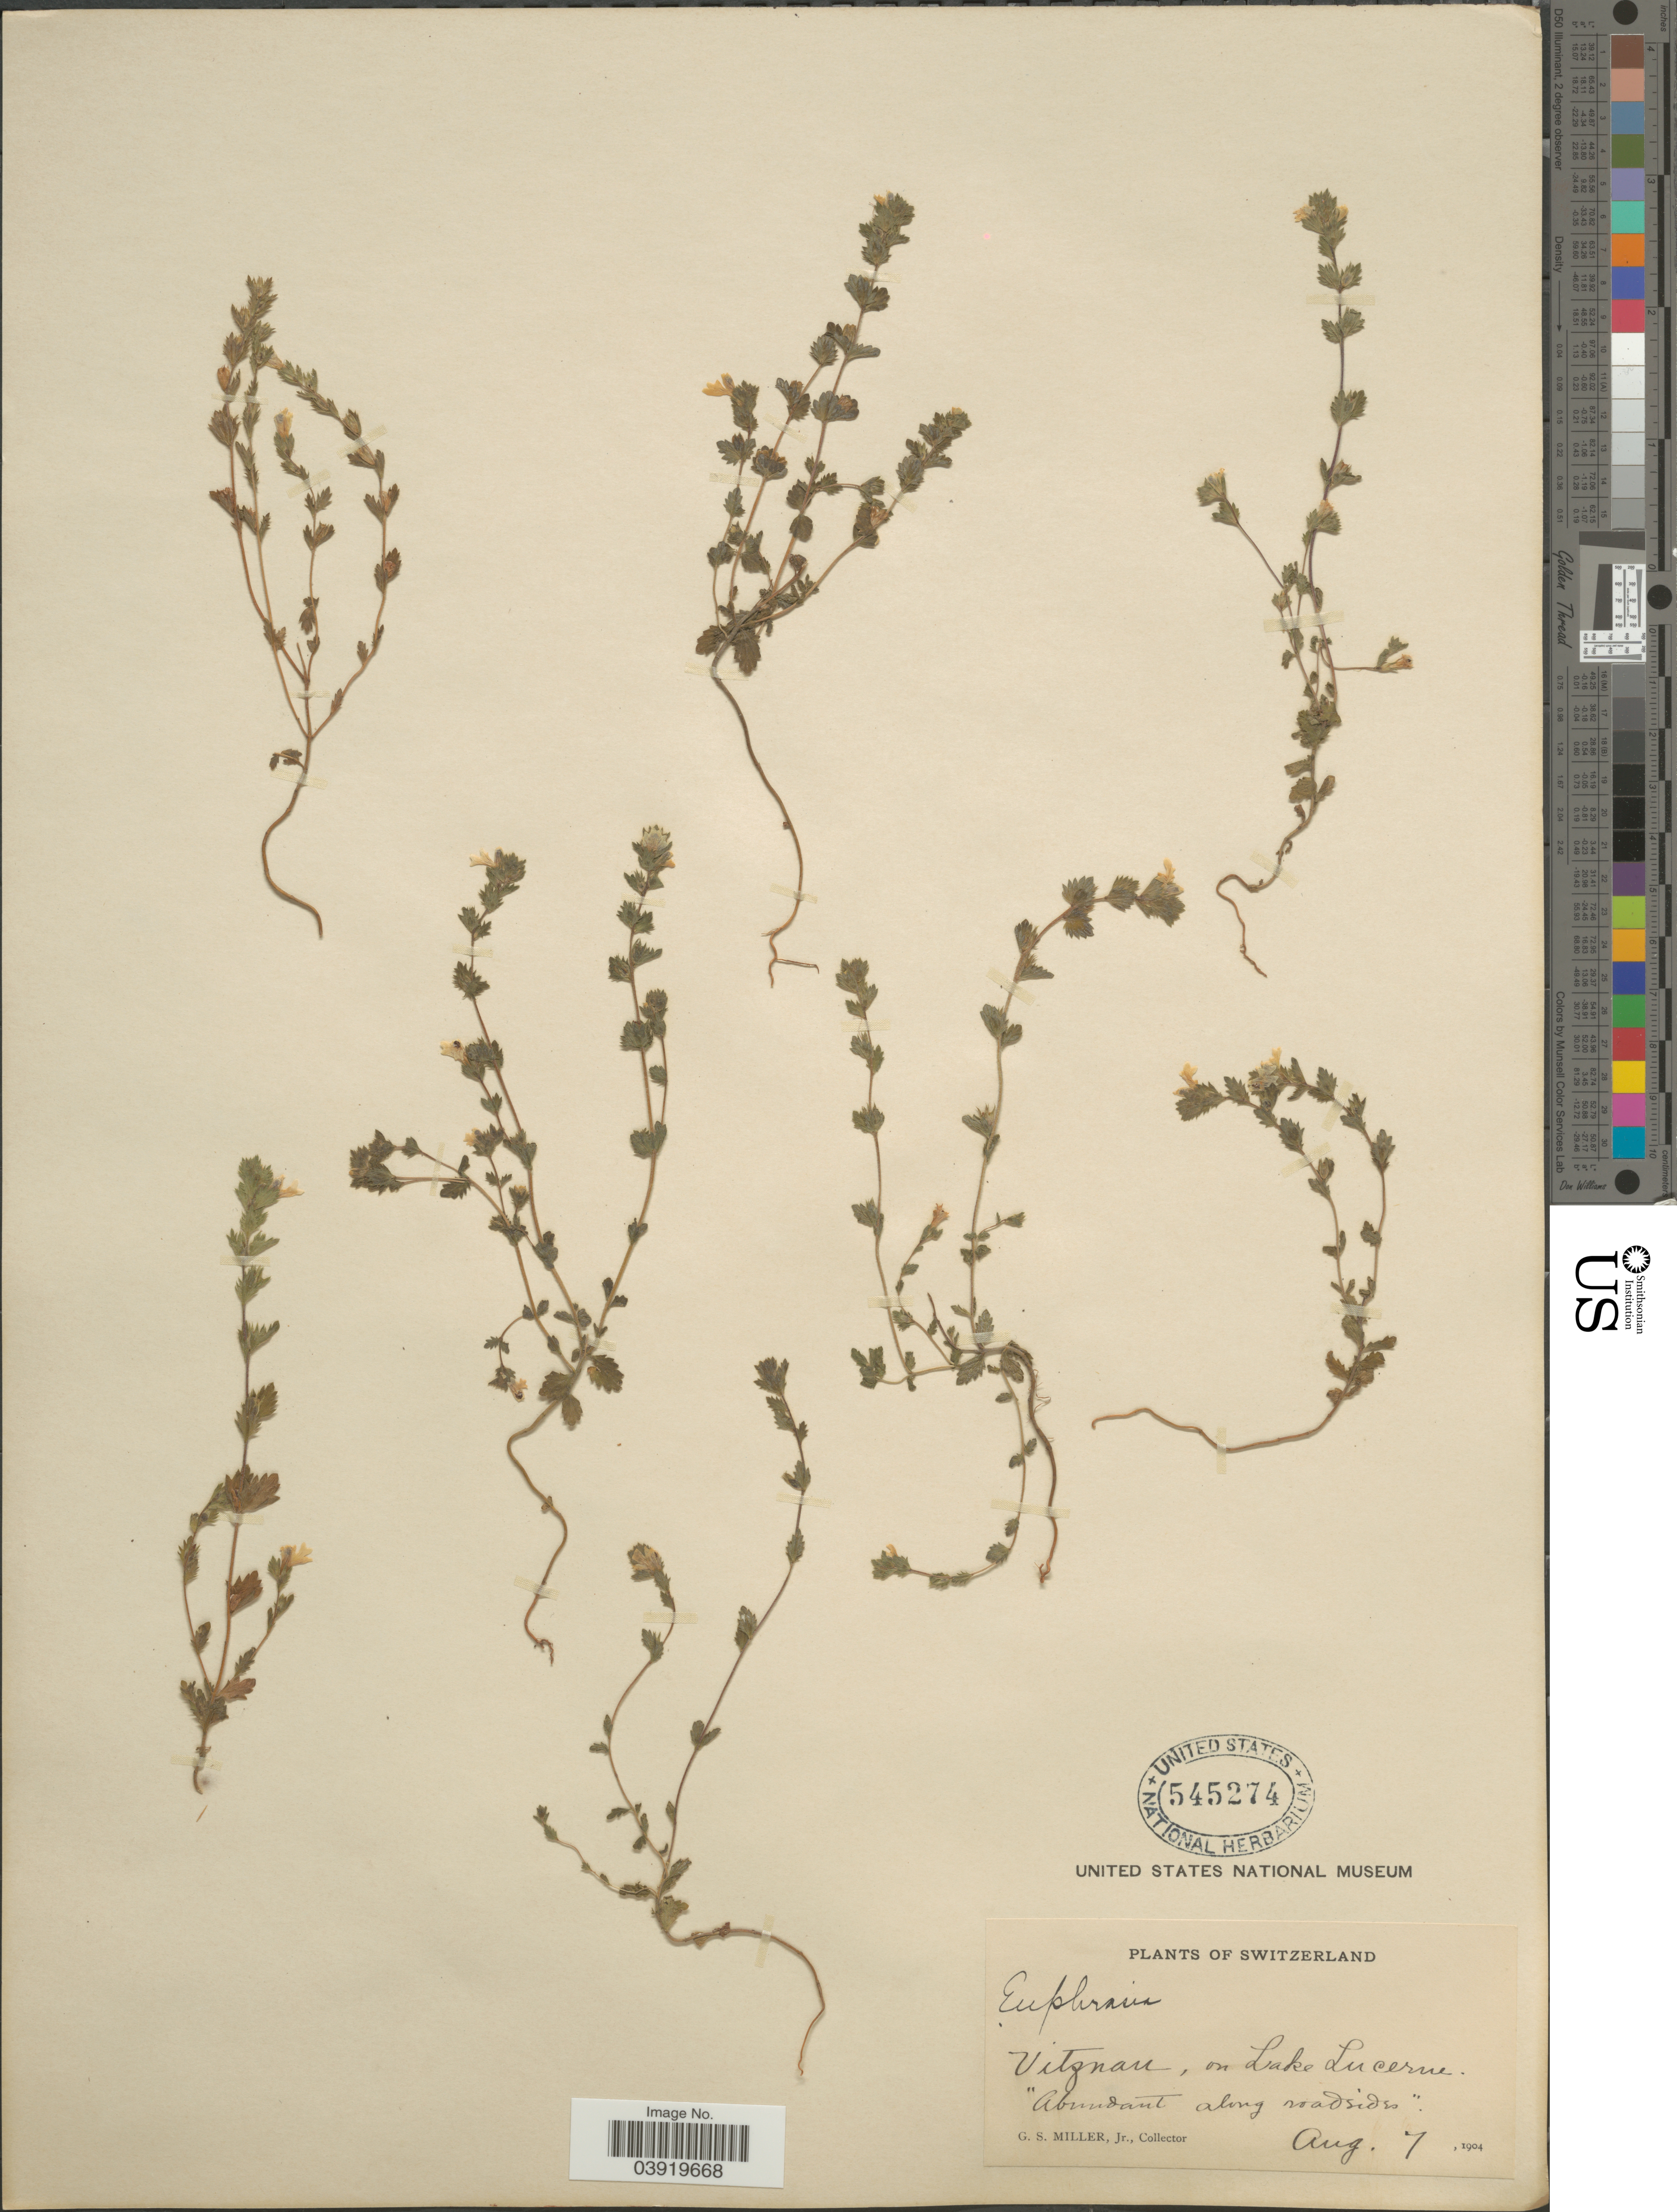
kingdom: Plantae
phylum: Tracheophyta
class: Magnoliopsida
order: Lamiales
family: Orobanchaceae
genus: Euphrasia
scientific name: Euphrasia sp.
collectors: G. S. Miller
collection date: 1904-08-07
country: Switzerland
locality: Vitznau, on Lake Lucerne.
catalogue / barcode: US 545274